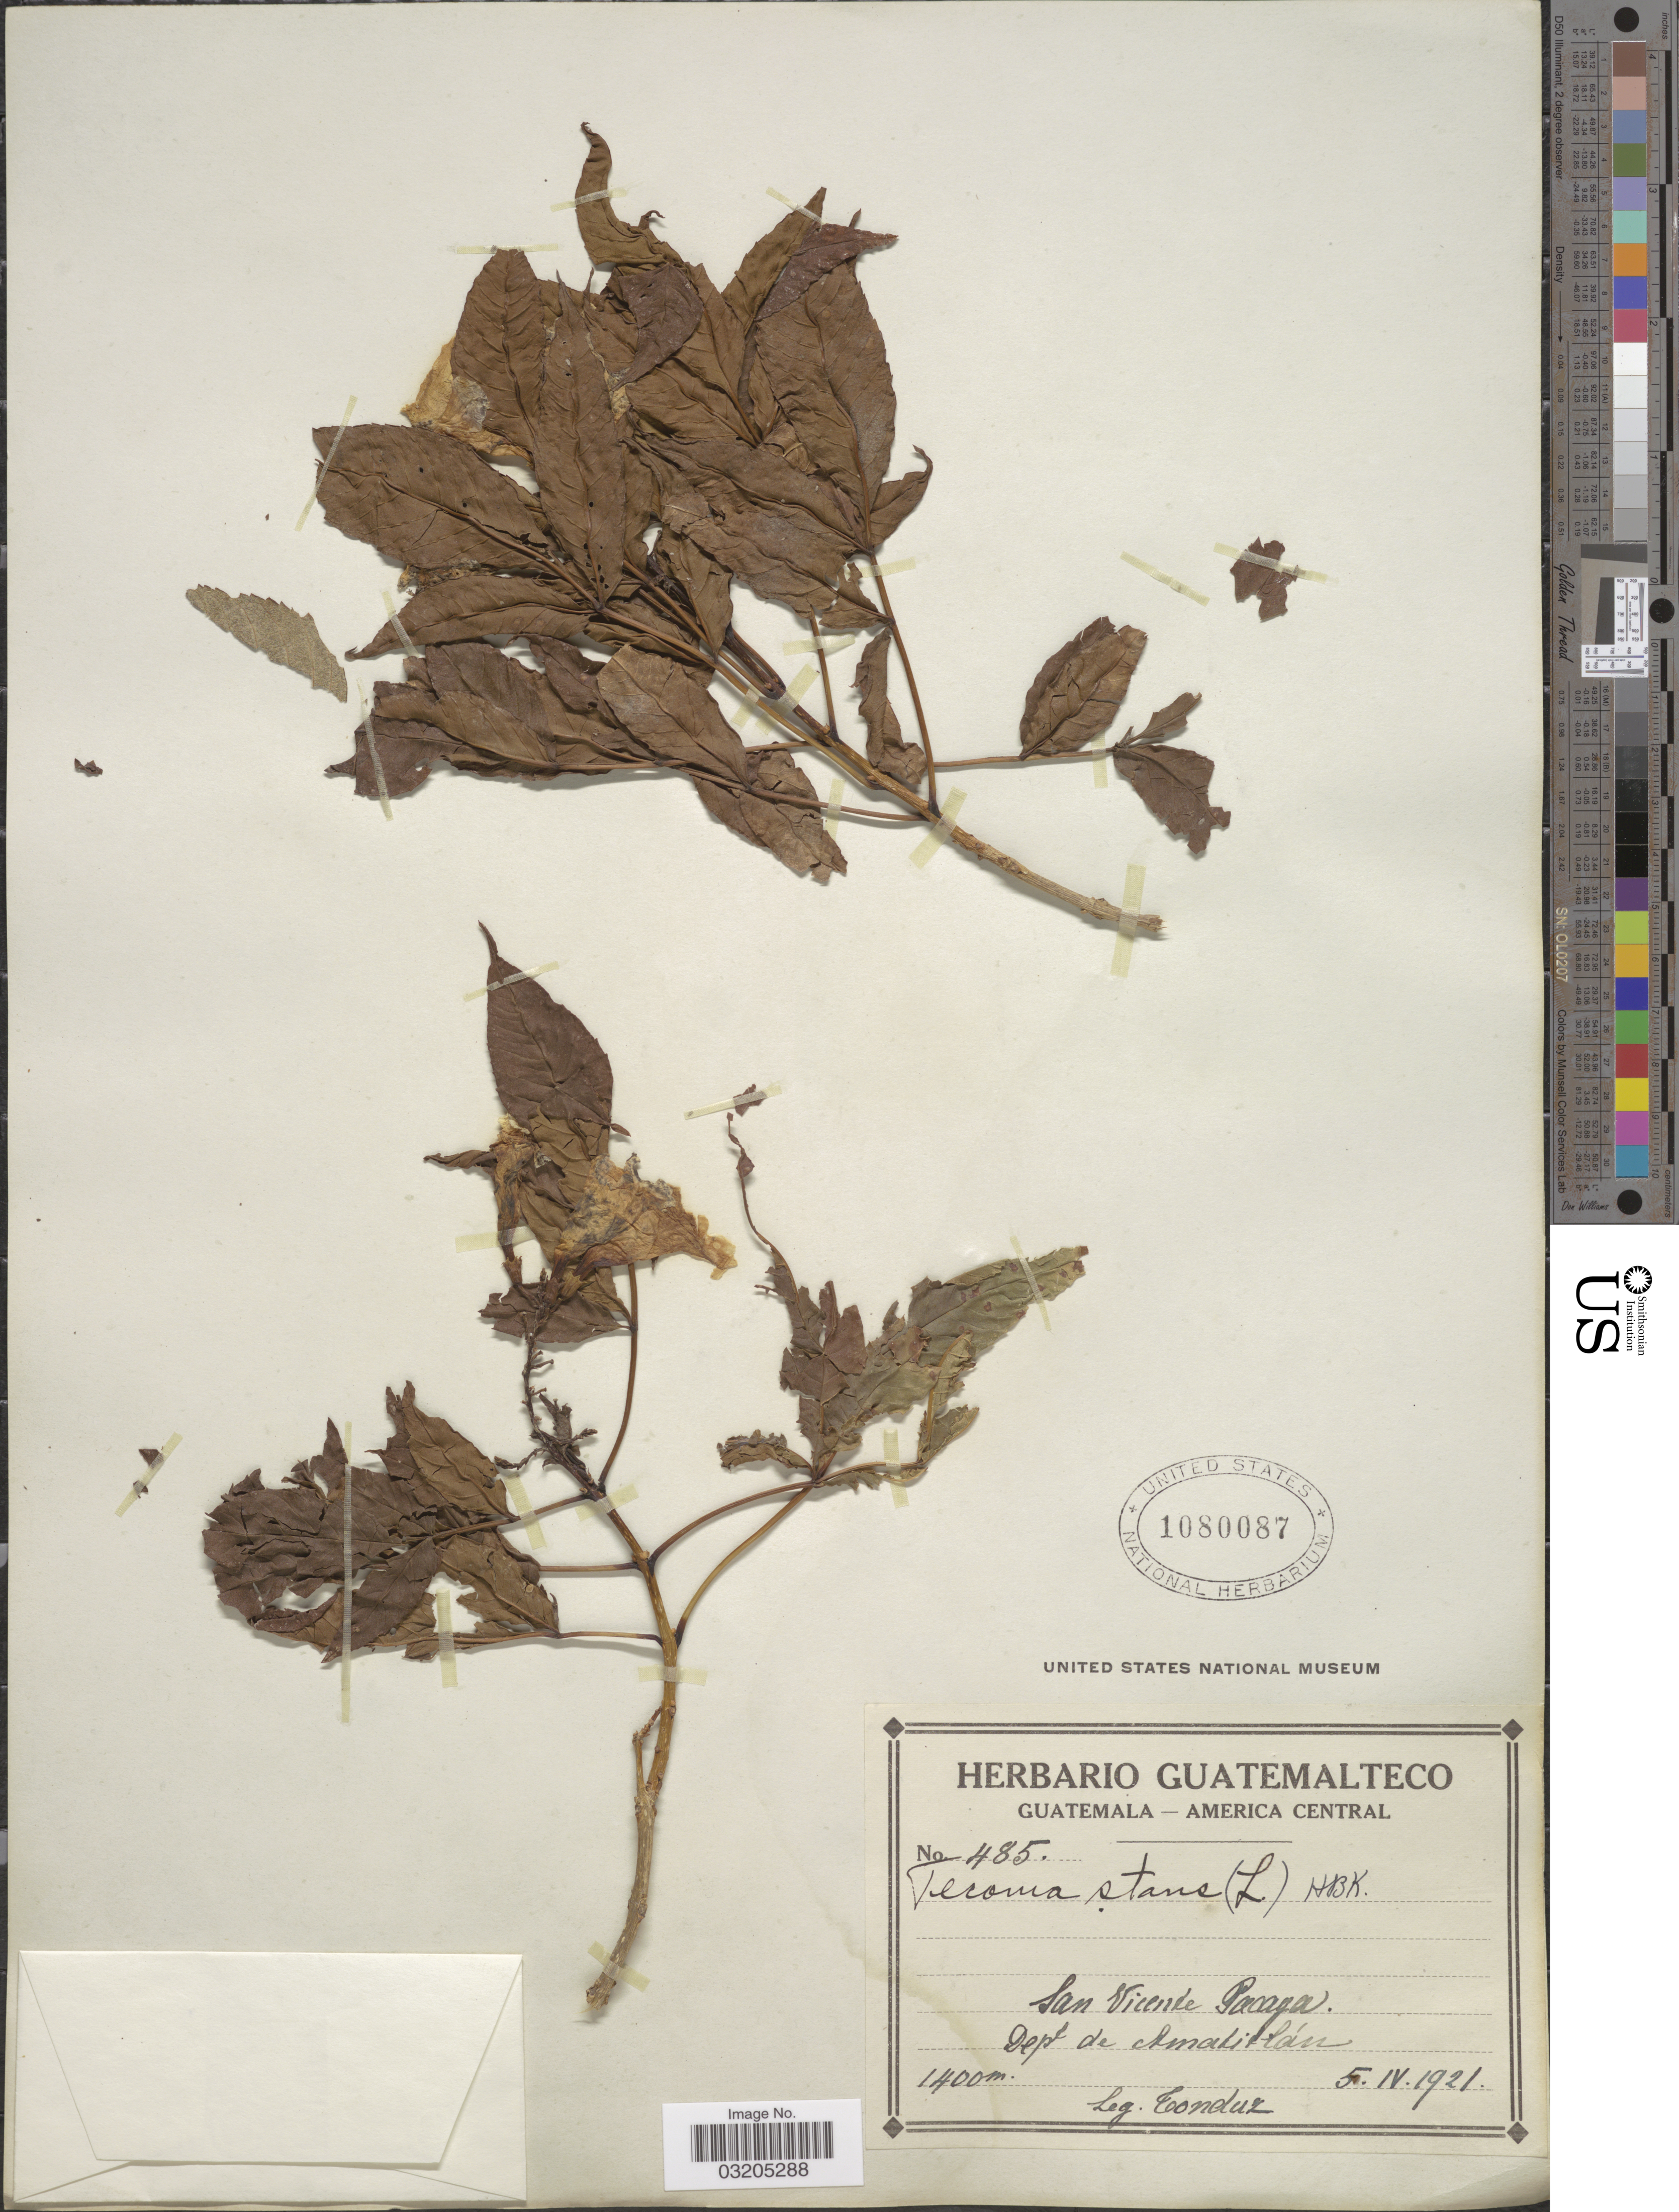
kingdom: Plantae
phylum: Tracheophyta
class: Magnoliopsida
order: Lamiales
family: Bignoniaceae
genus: Tecoma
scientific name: Tecoma stans var. stans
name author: (L.) Juss. ex Kunth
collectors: Tonduz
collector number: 485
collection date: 1921-04-05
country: Guatemala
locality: San Vicente Pacaya. Dept. de Amatitlán.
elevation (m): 1400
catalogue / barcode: US 1080087